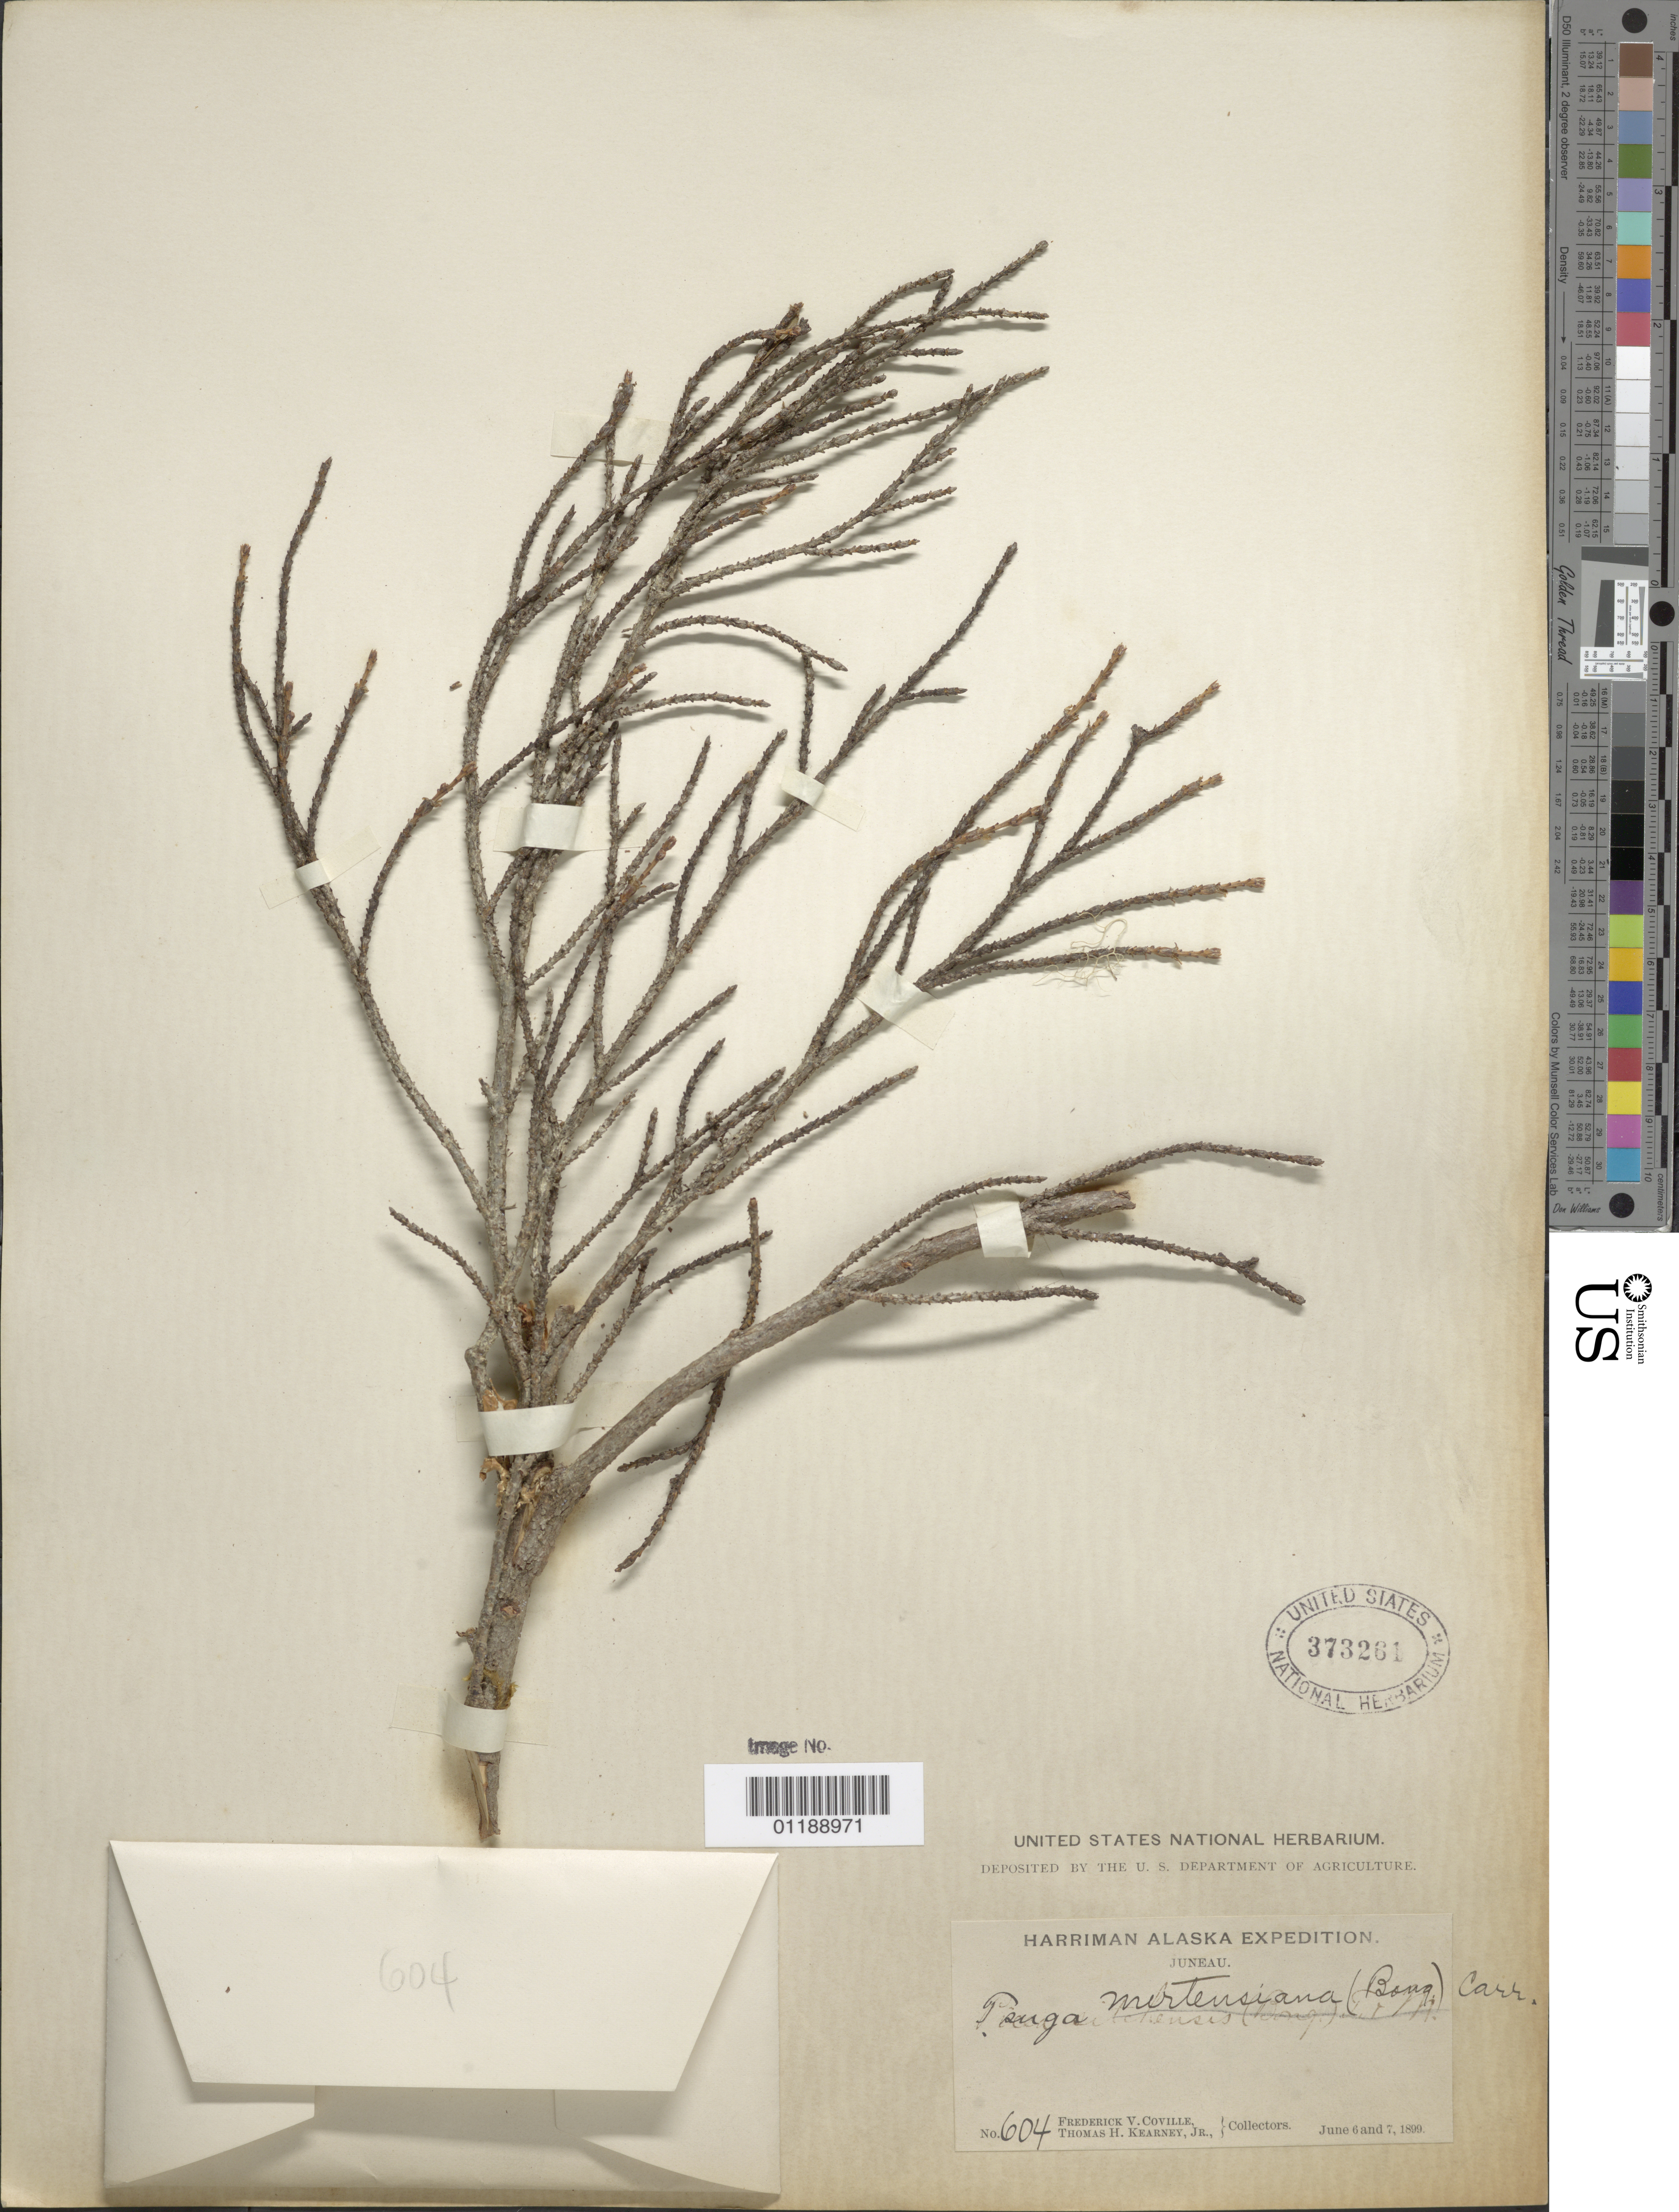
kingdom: Plantae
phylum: Tracheophyta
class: Pinopsida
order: Pinales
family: Pinaceae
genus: Tsuga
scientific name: Tsuga mertensiana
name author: (Bong.) Carrière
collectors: F. V. Coville & T. H. Kearney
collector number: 604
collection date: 1899-06-06/1899-06-07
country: United States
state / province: Alaska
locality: Juneau.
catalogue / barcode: US 373261